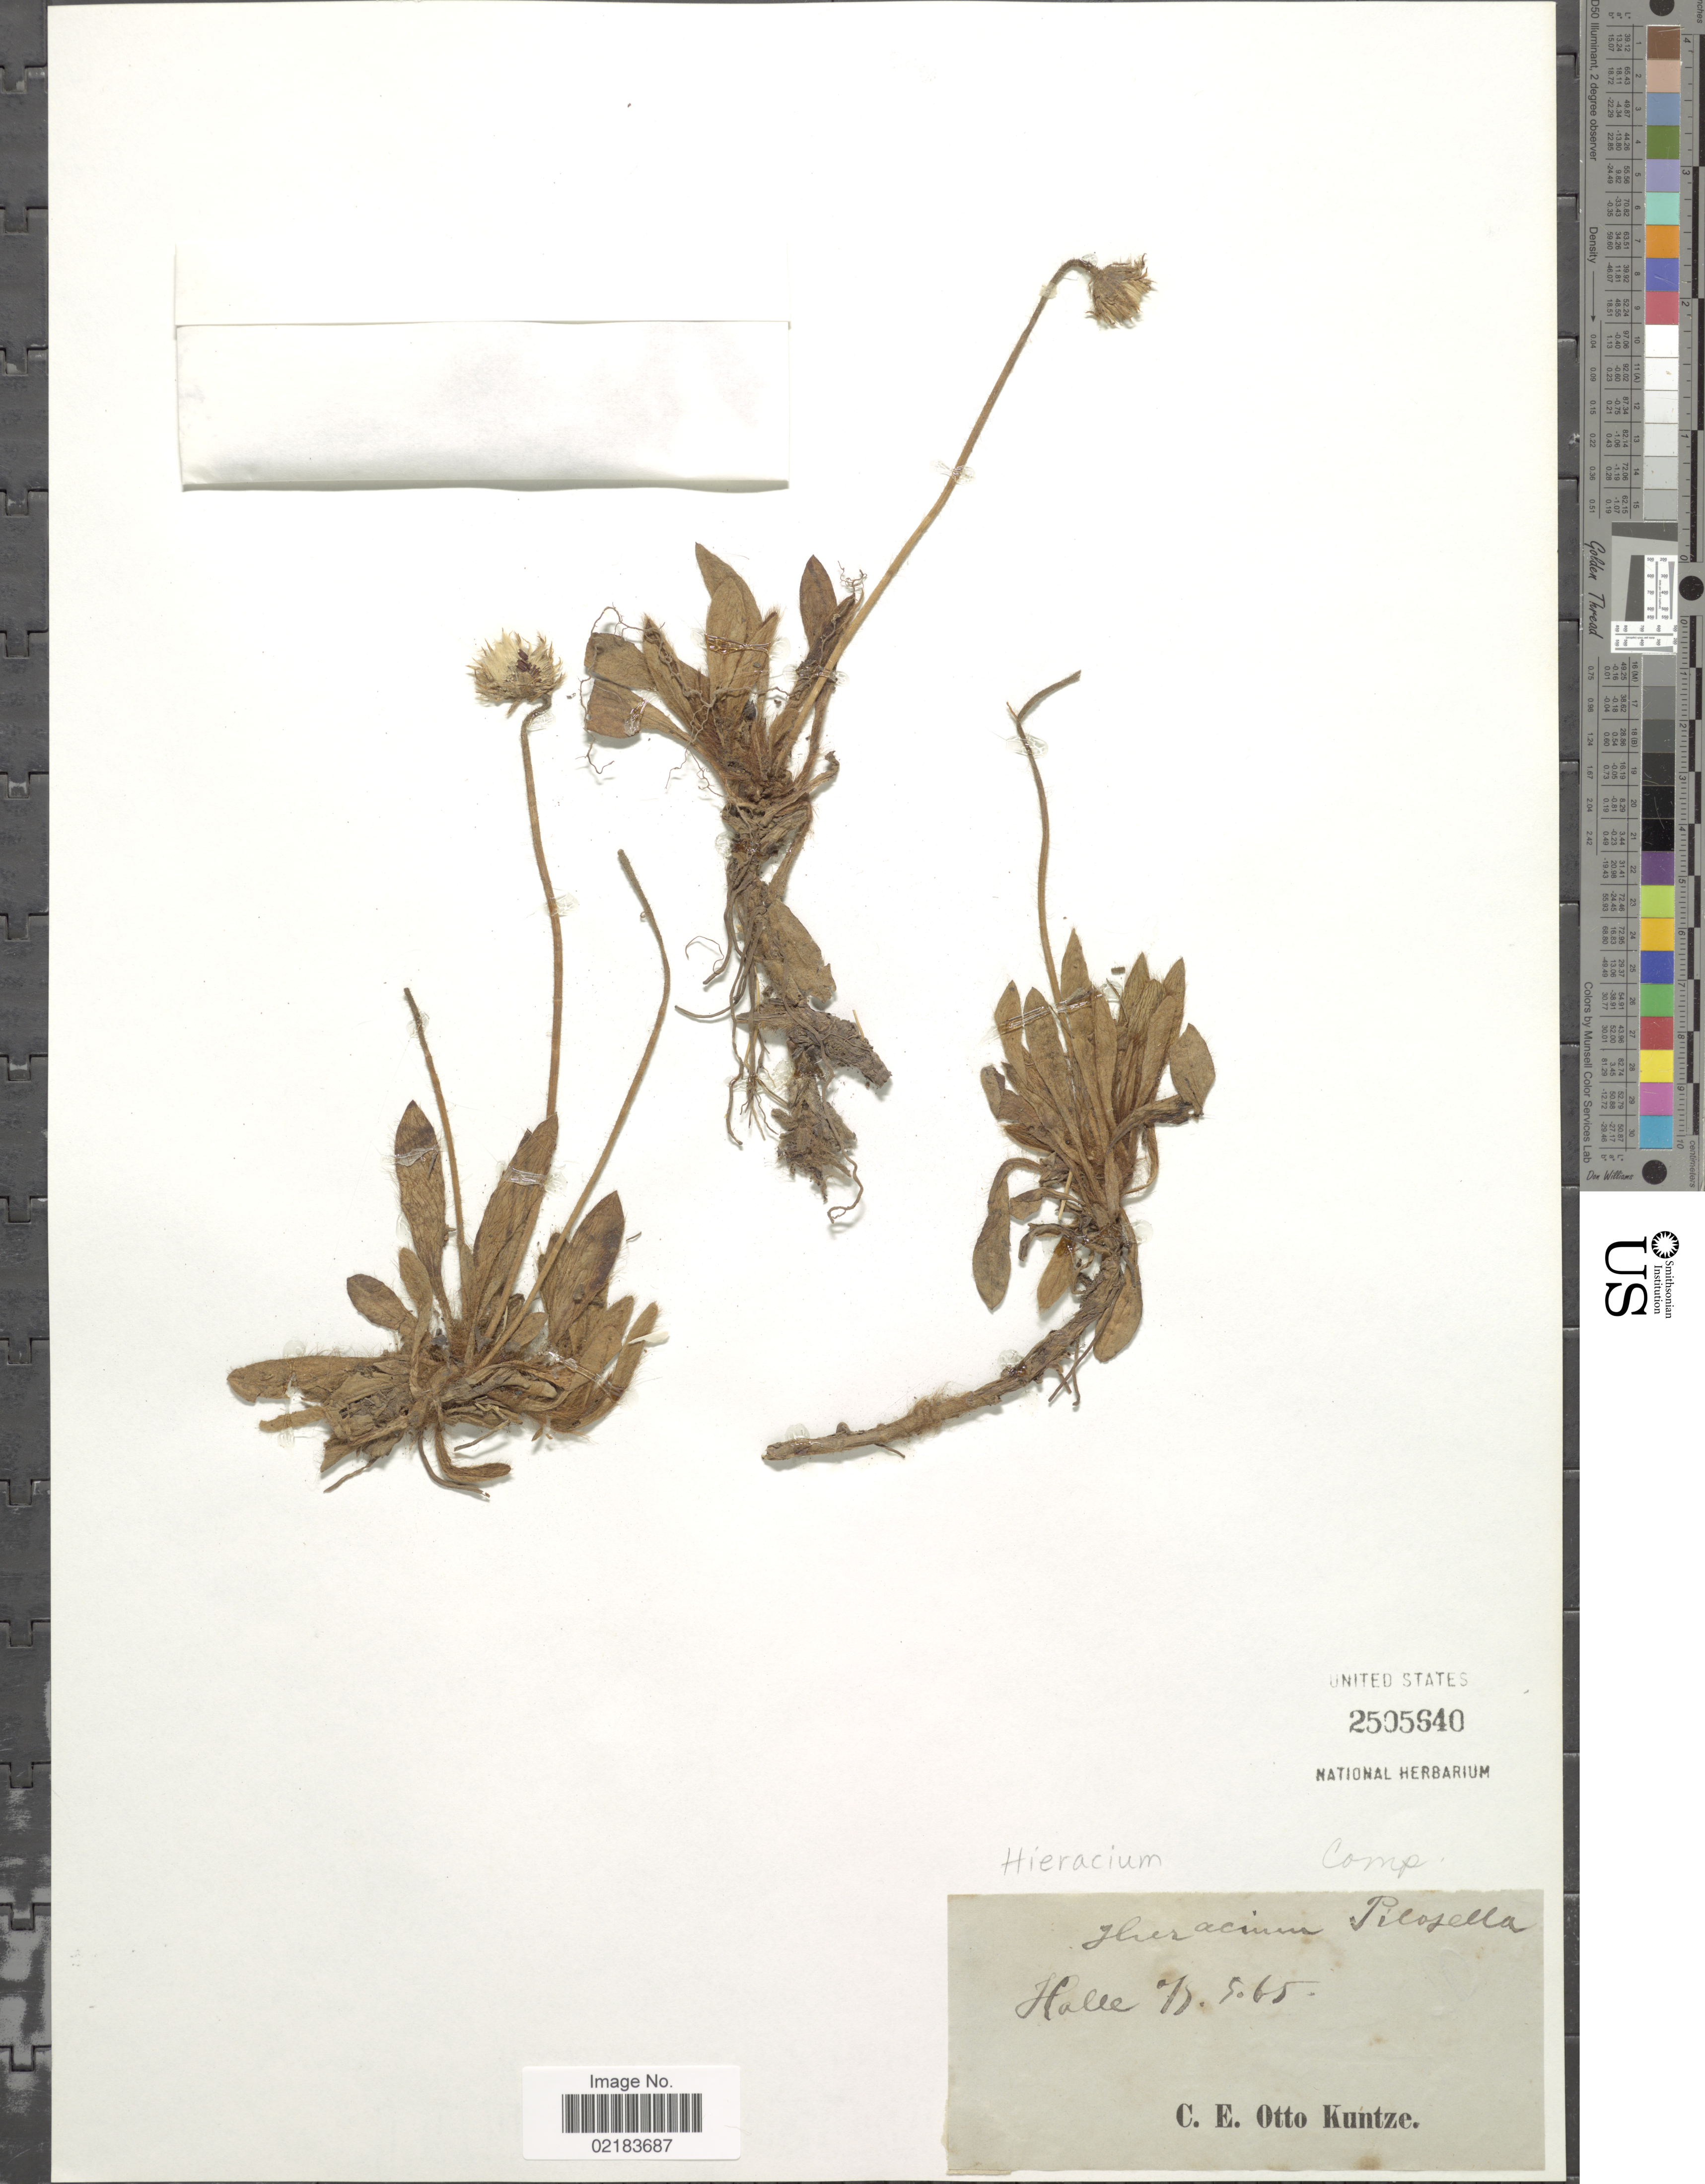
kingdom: Plantae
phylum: Tracheophyta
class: Magnoliopsida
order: Asterales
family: Asteraceae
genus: Pilosella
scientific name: Pilosella officinarum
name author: Vaill.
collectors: C.E.O. Kuntze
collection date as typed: Transcribed d/m/y: 9/5/65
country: Germany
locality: Halle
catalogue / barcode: US 2505640